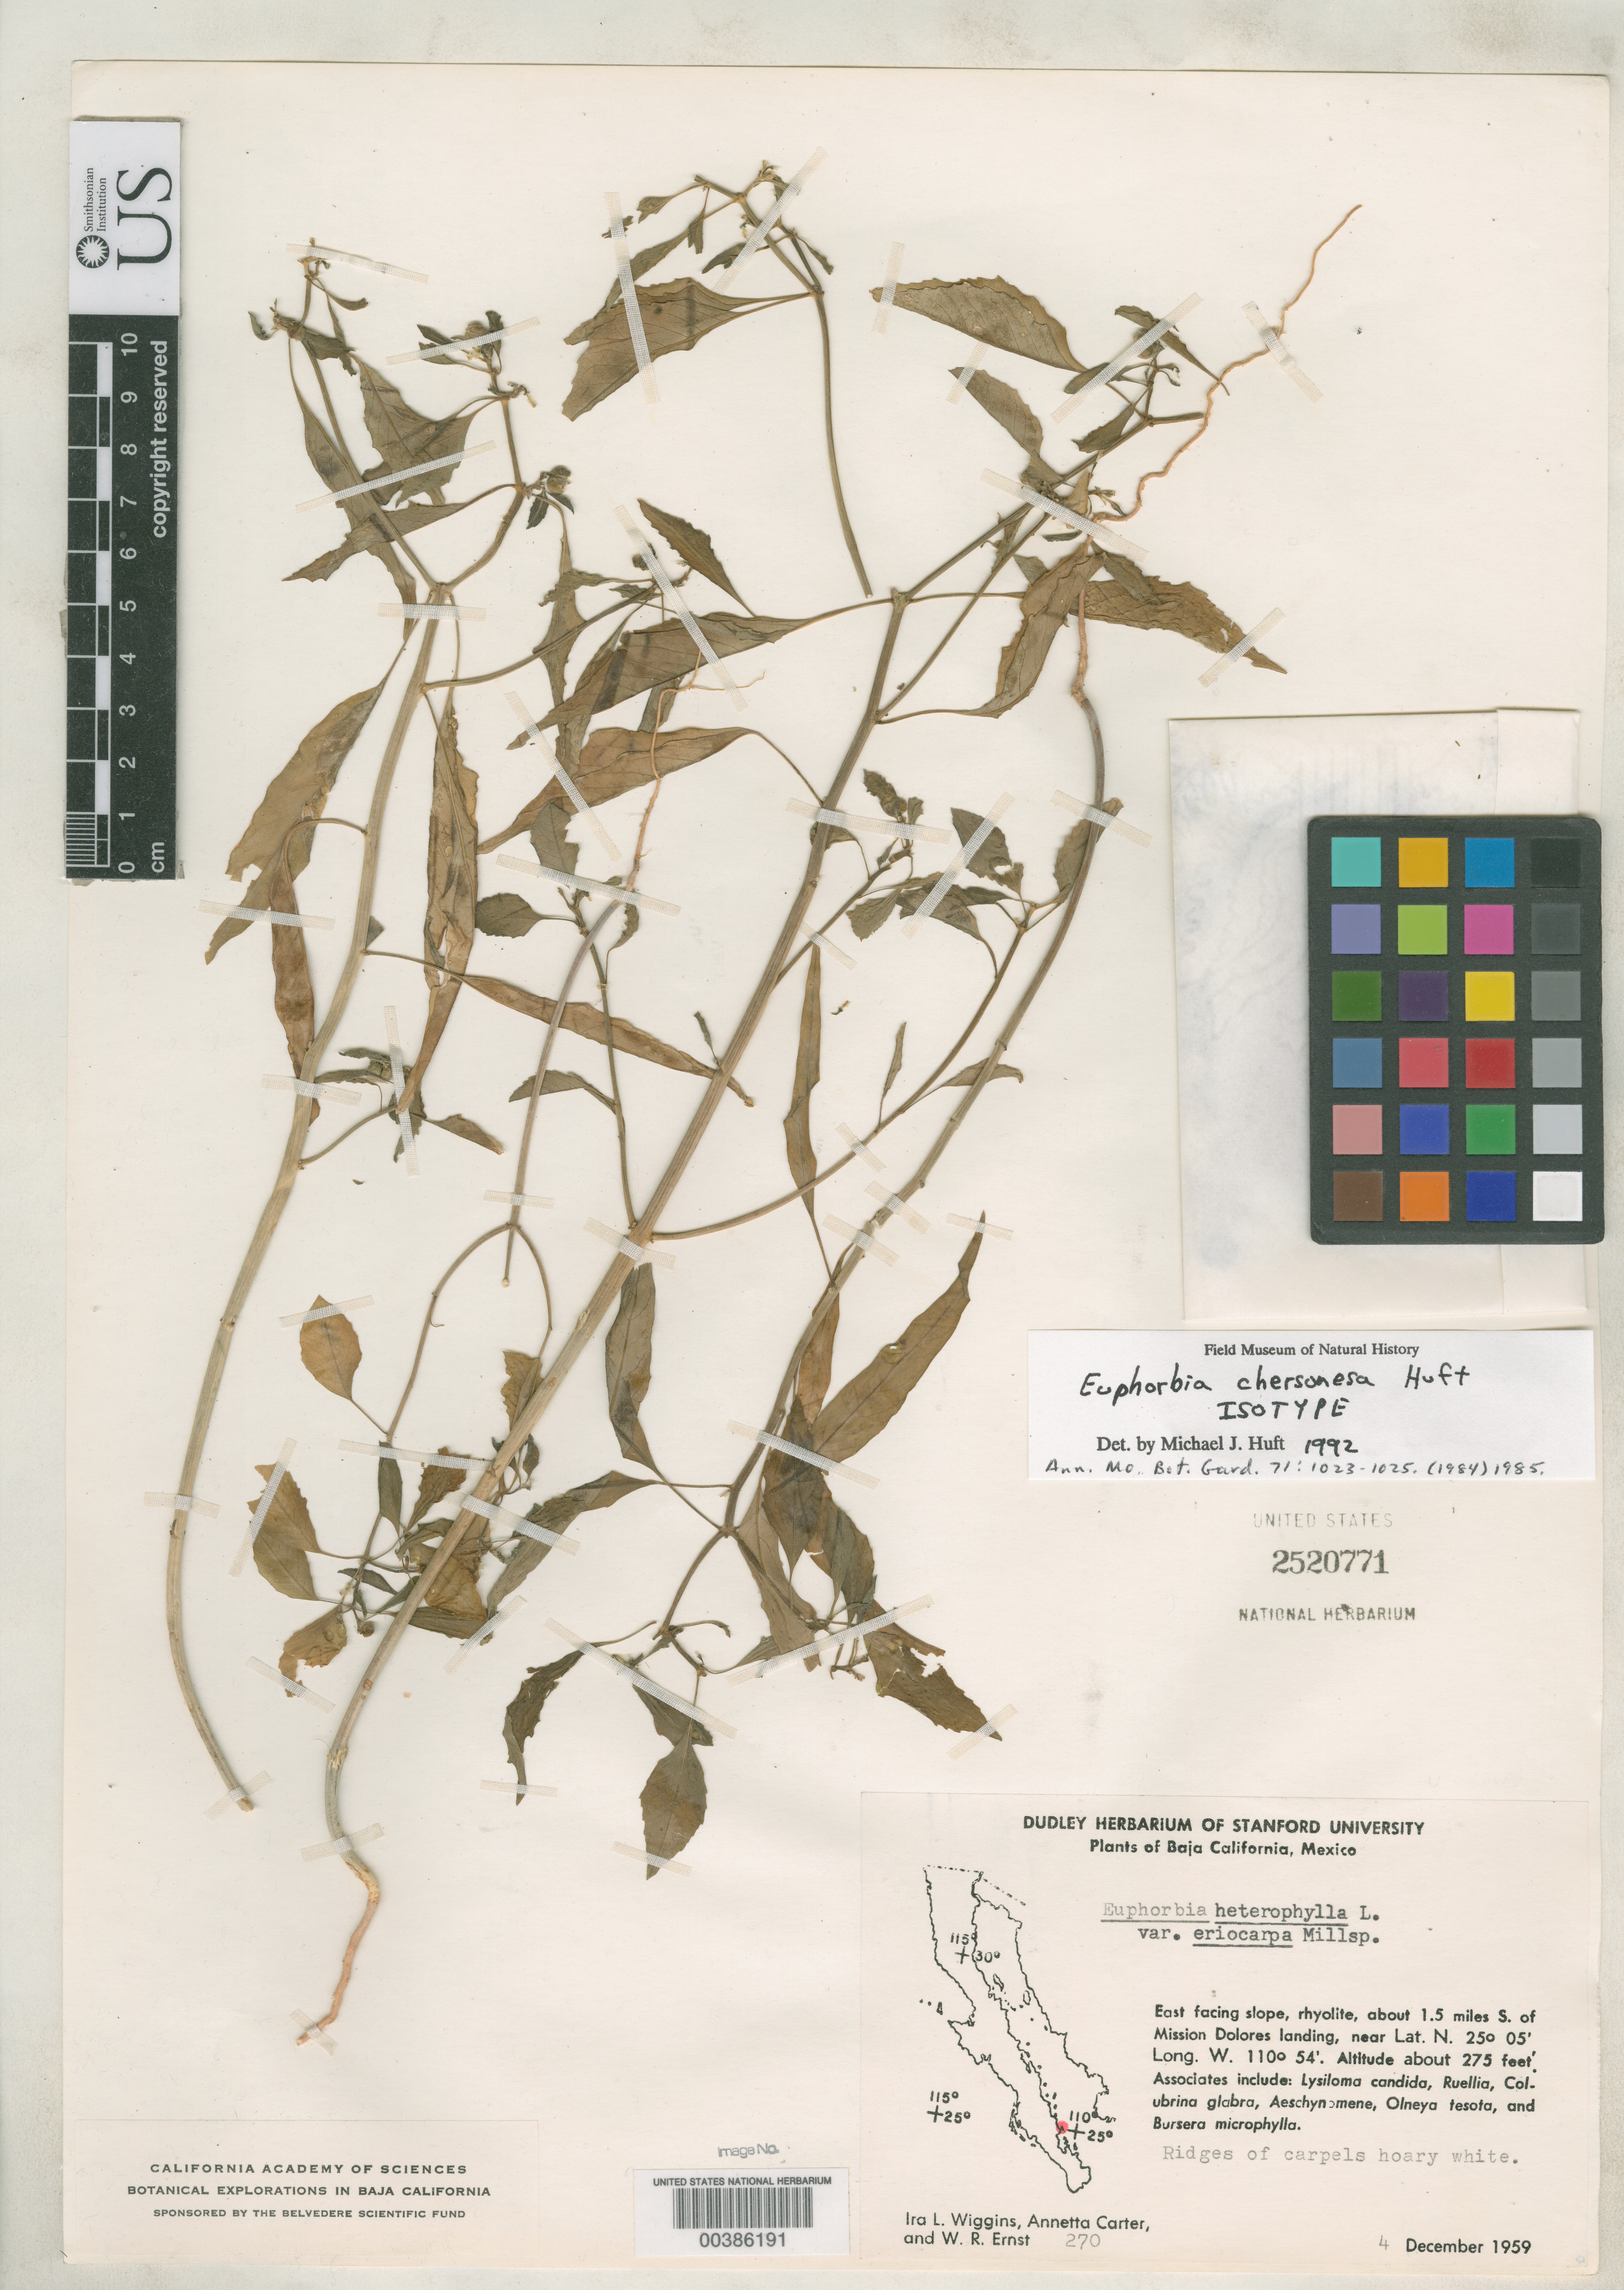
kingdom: Plantae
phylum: Tracheophyta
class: Magnoliopsida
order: Malpighiales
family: Euphorbiaceae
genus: Euphorbia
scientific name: Euphorbia chersonesa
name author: Huft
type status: Isotype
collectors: I. L. Wiggins, A. M. Carter & W. R. Ernst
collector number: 270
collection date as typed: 04 Dec 1959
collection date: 1959-12-04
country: Mexico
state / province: Baja California Sur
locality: E facing slope, Rhyolite, ca. 1.5 mi S of Mission Dolores Landing.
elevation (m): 84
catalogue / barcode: US 2520771